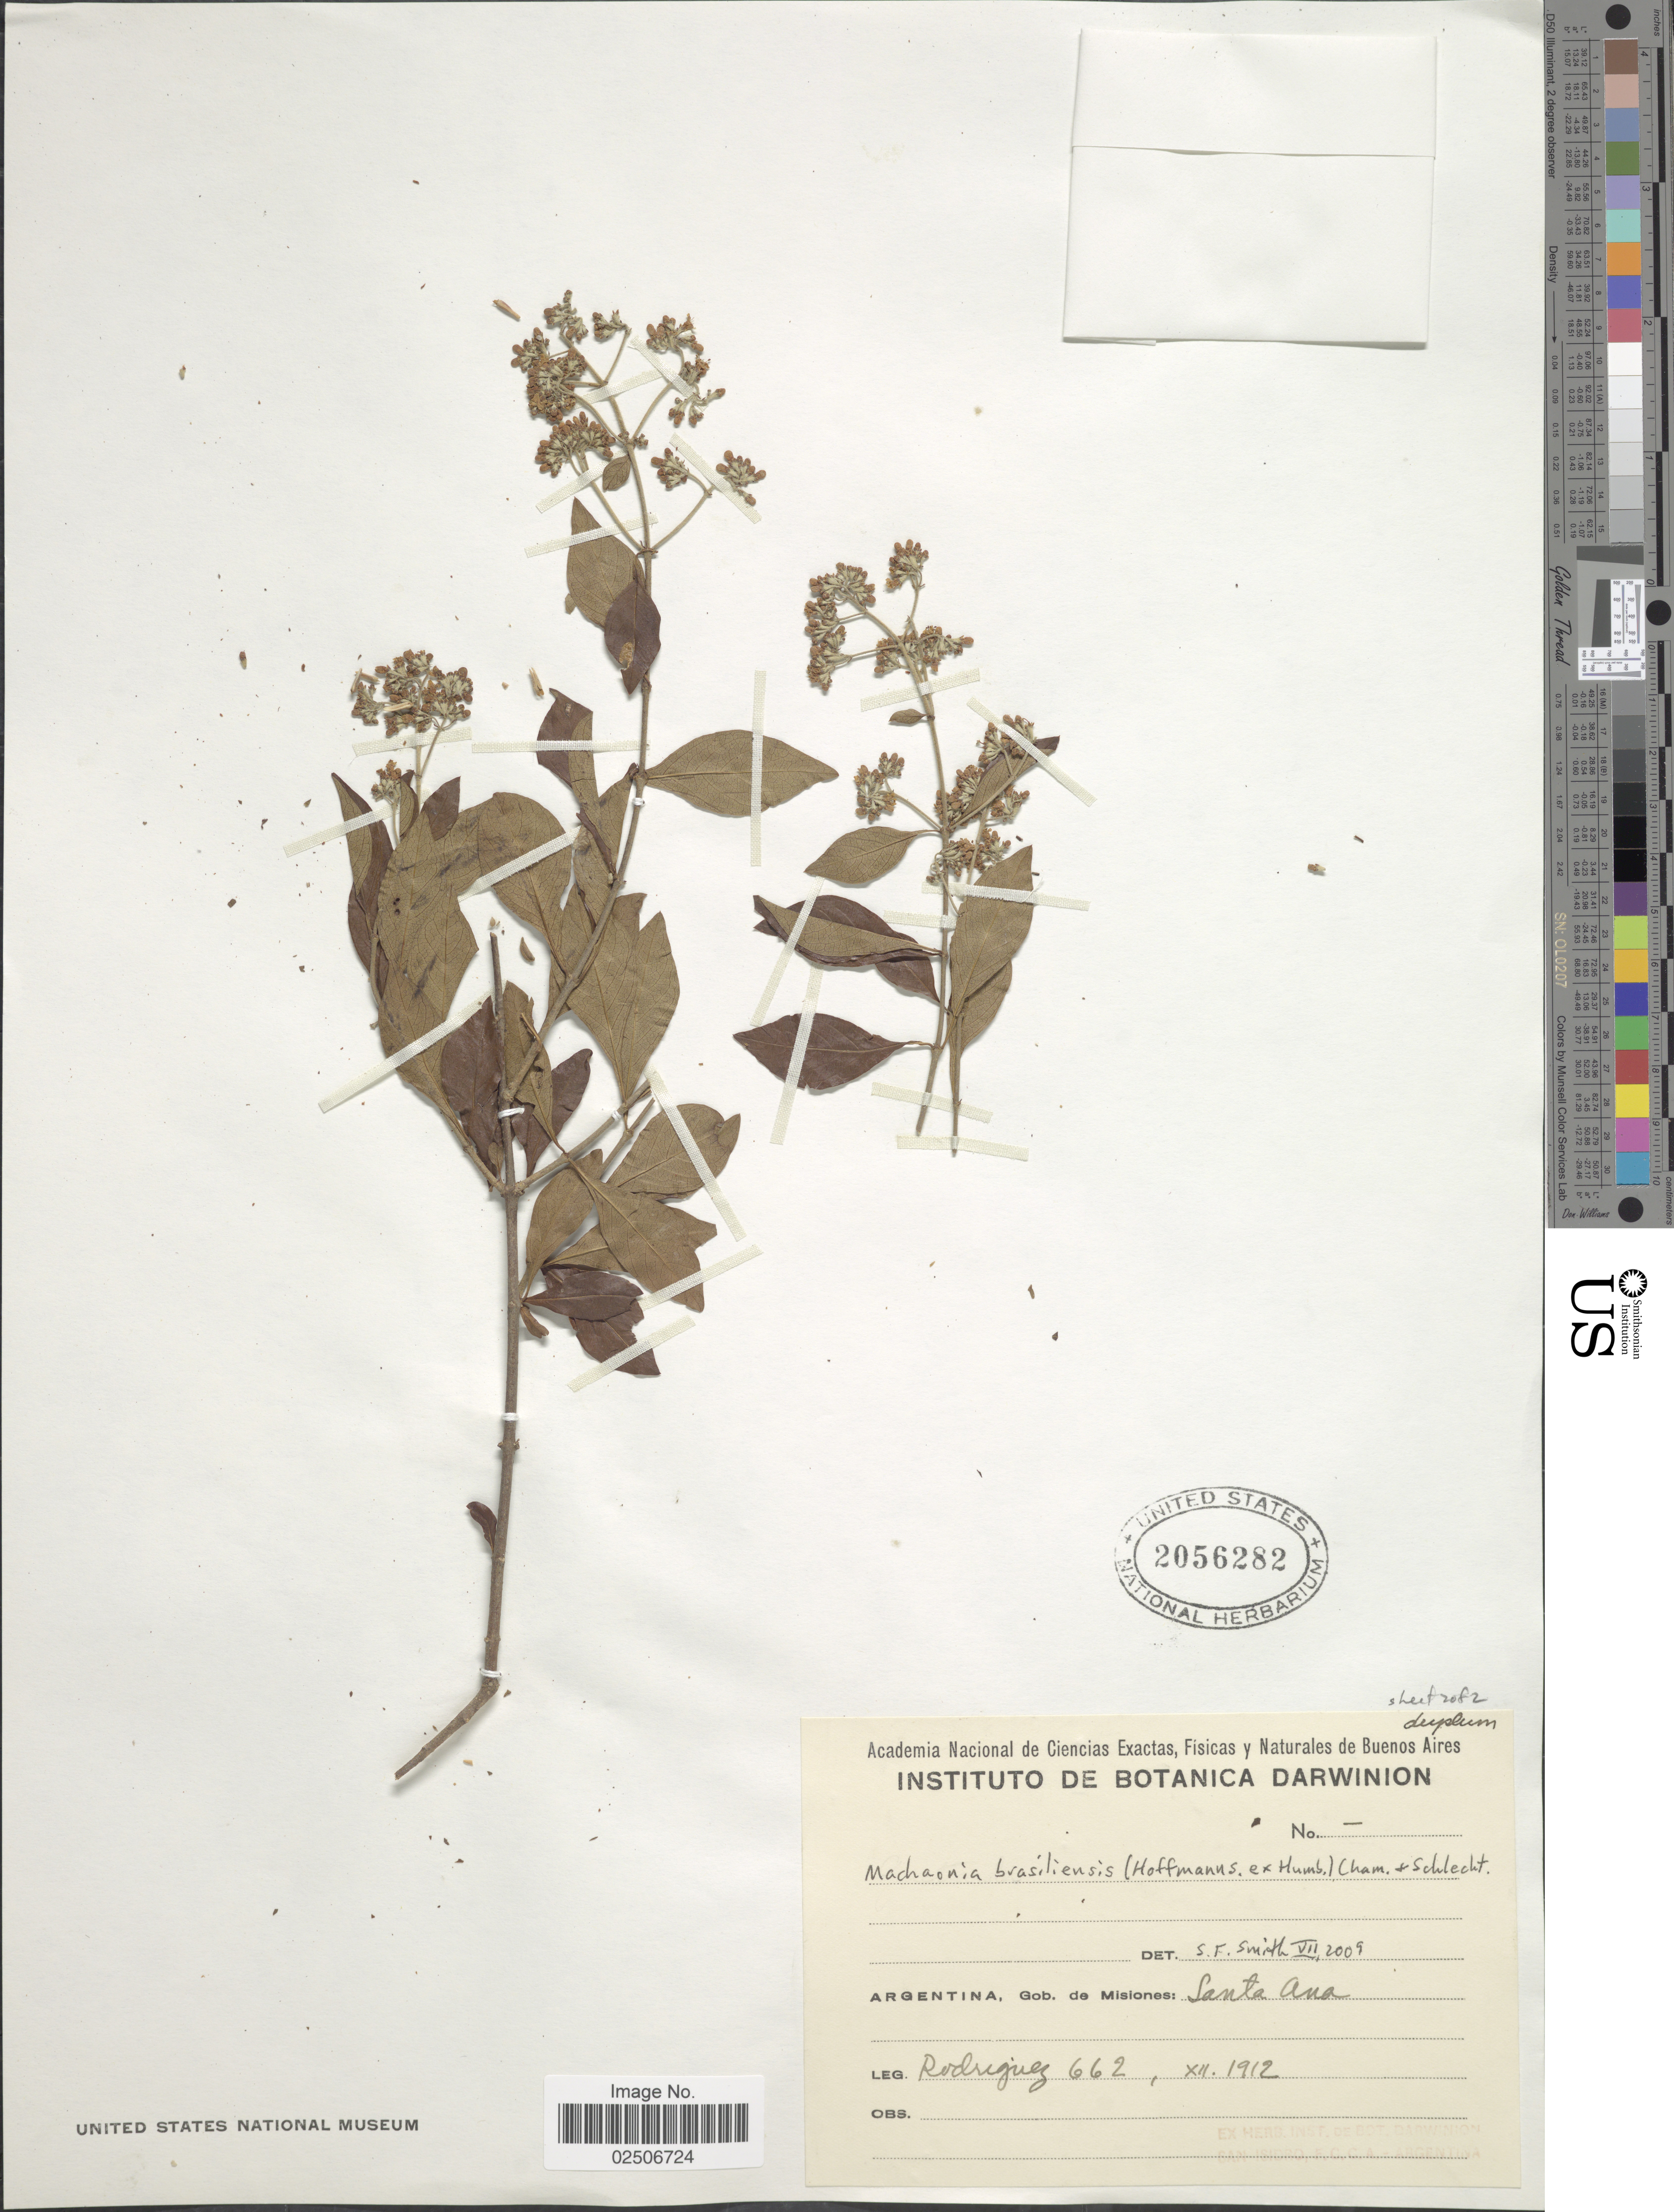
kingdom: Plantae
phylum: Tracheophyta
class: Magnoliopsida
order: Gentianales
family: Rubiaceae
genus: Machaonia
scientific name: Machaonia brasiliensis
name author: (Hoffmanns. ex Humb.) Cham. & Schltdl.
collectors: Rodriguez, --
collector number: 662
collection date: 1912-12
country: Argentina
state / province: Misiones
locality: Gob. de Misiones: Santa Ana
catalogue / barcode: US 2056282